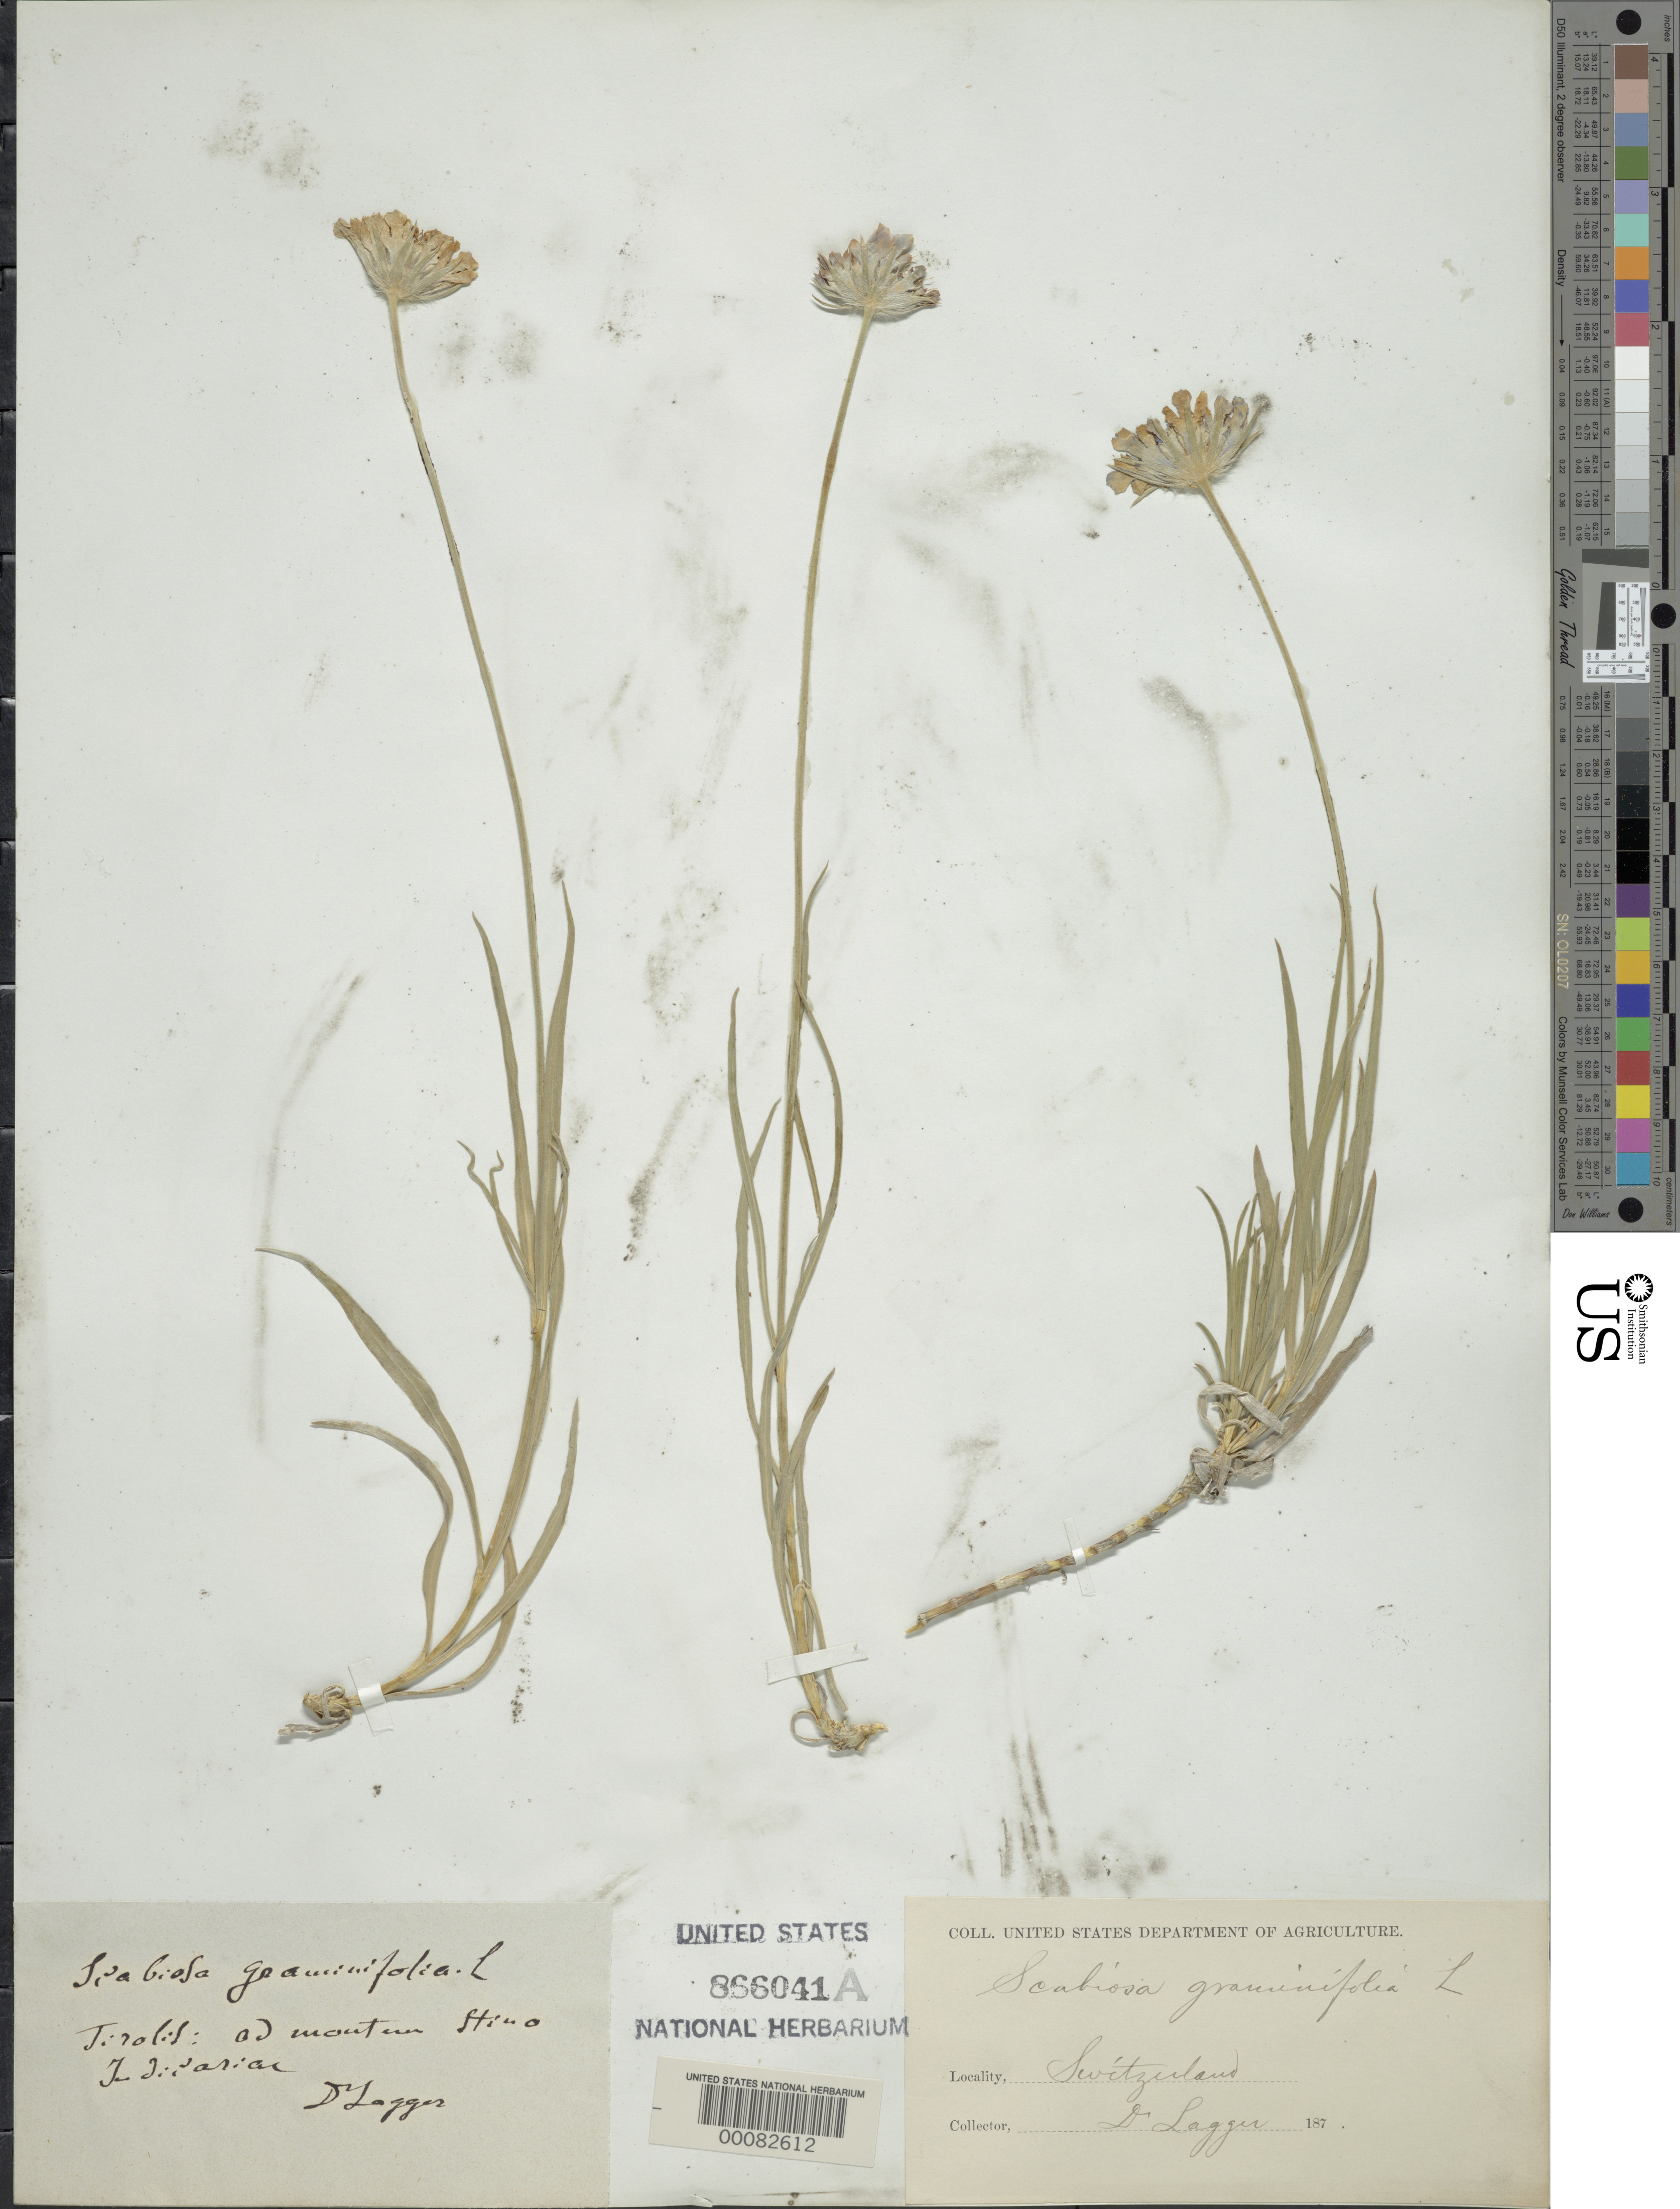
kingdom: Plantae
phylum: Tracheophyta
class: Magnoliopsida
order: Dipsacales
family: Caprifoliaceae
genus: Scabiosa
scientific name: Scabiosa graminifolia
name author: L.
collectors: D. Lagger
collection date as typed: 187-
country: Austria / Italy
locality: Tirolel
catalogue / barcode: US 866041A